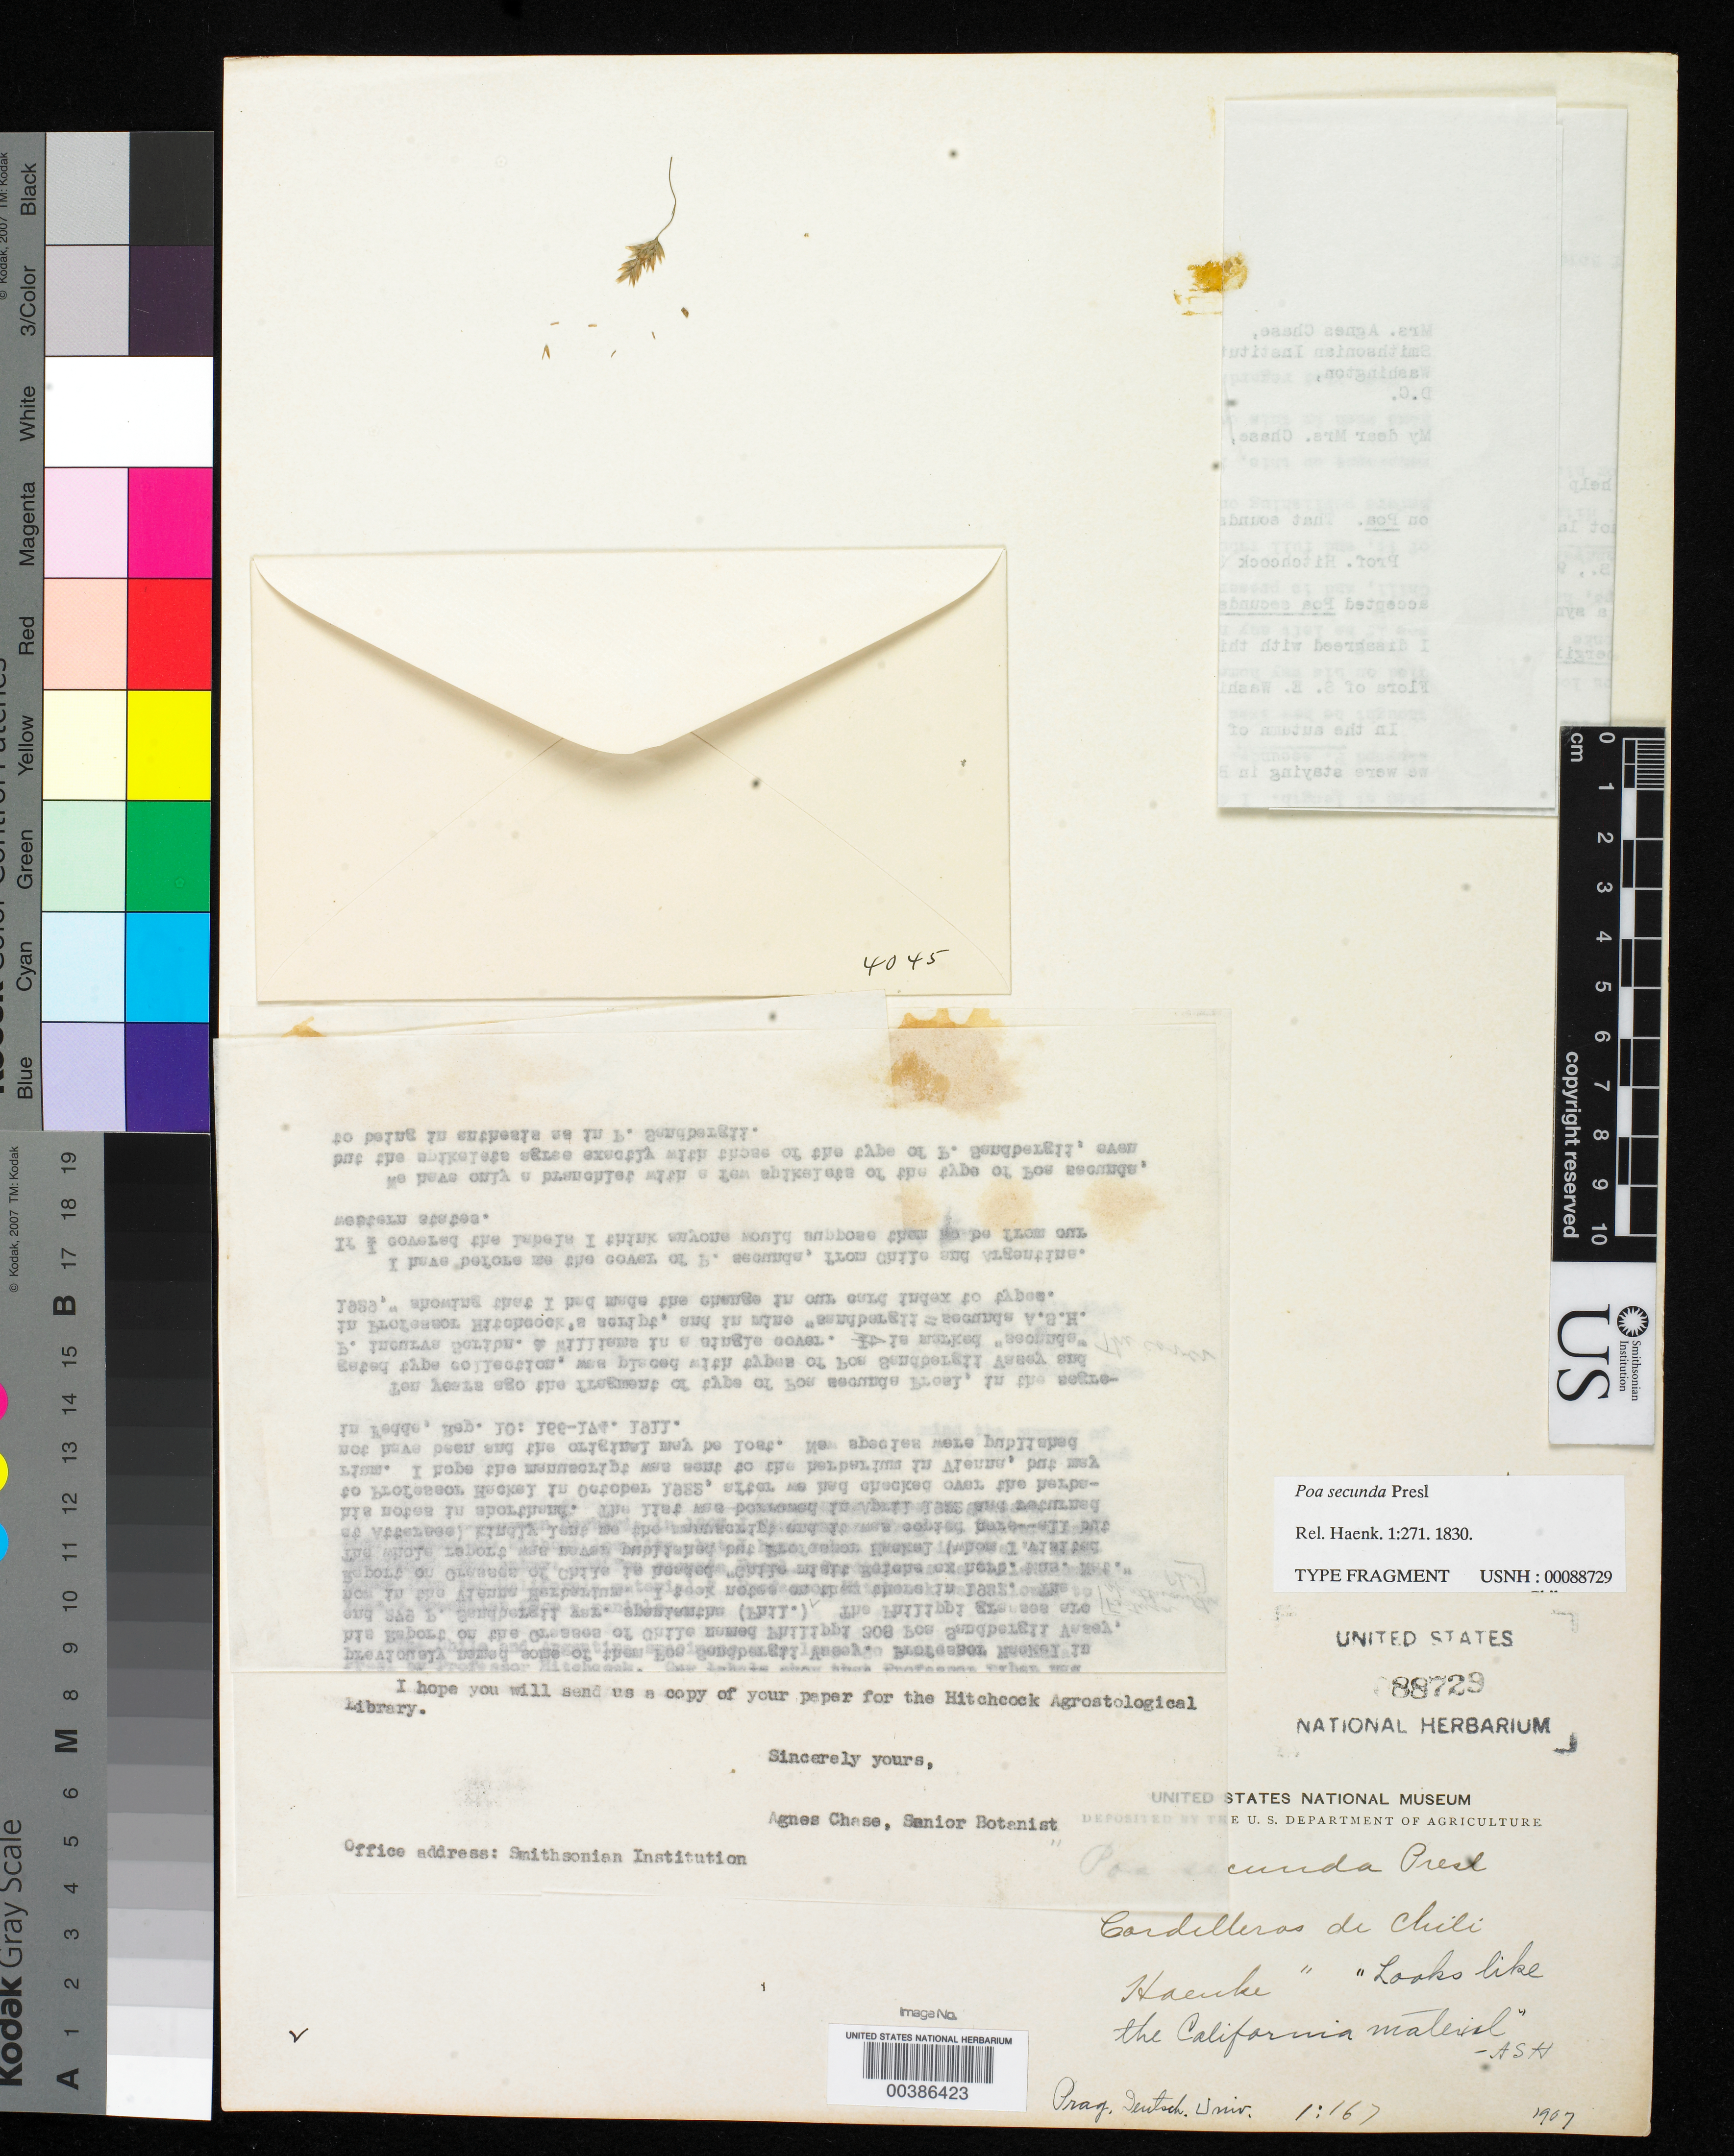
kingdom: Plantae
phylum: Tracheophyta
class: Liliopsida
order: Poales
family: Poaceae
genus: Poa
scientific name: Poa secunda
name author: J. Presl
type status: Type Fragment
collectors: T. P. X. Haenke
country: Chile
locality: Cordillera de Chile.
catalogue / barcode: US 88729